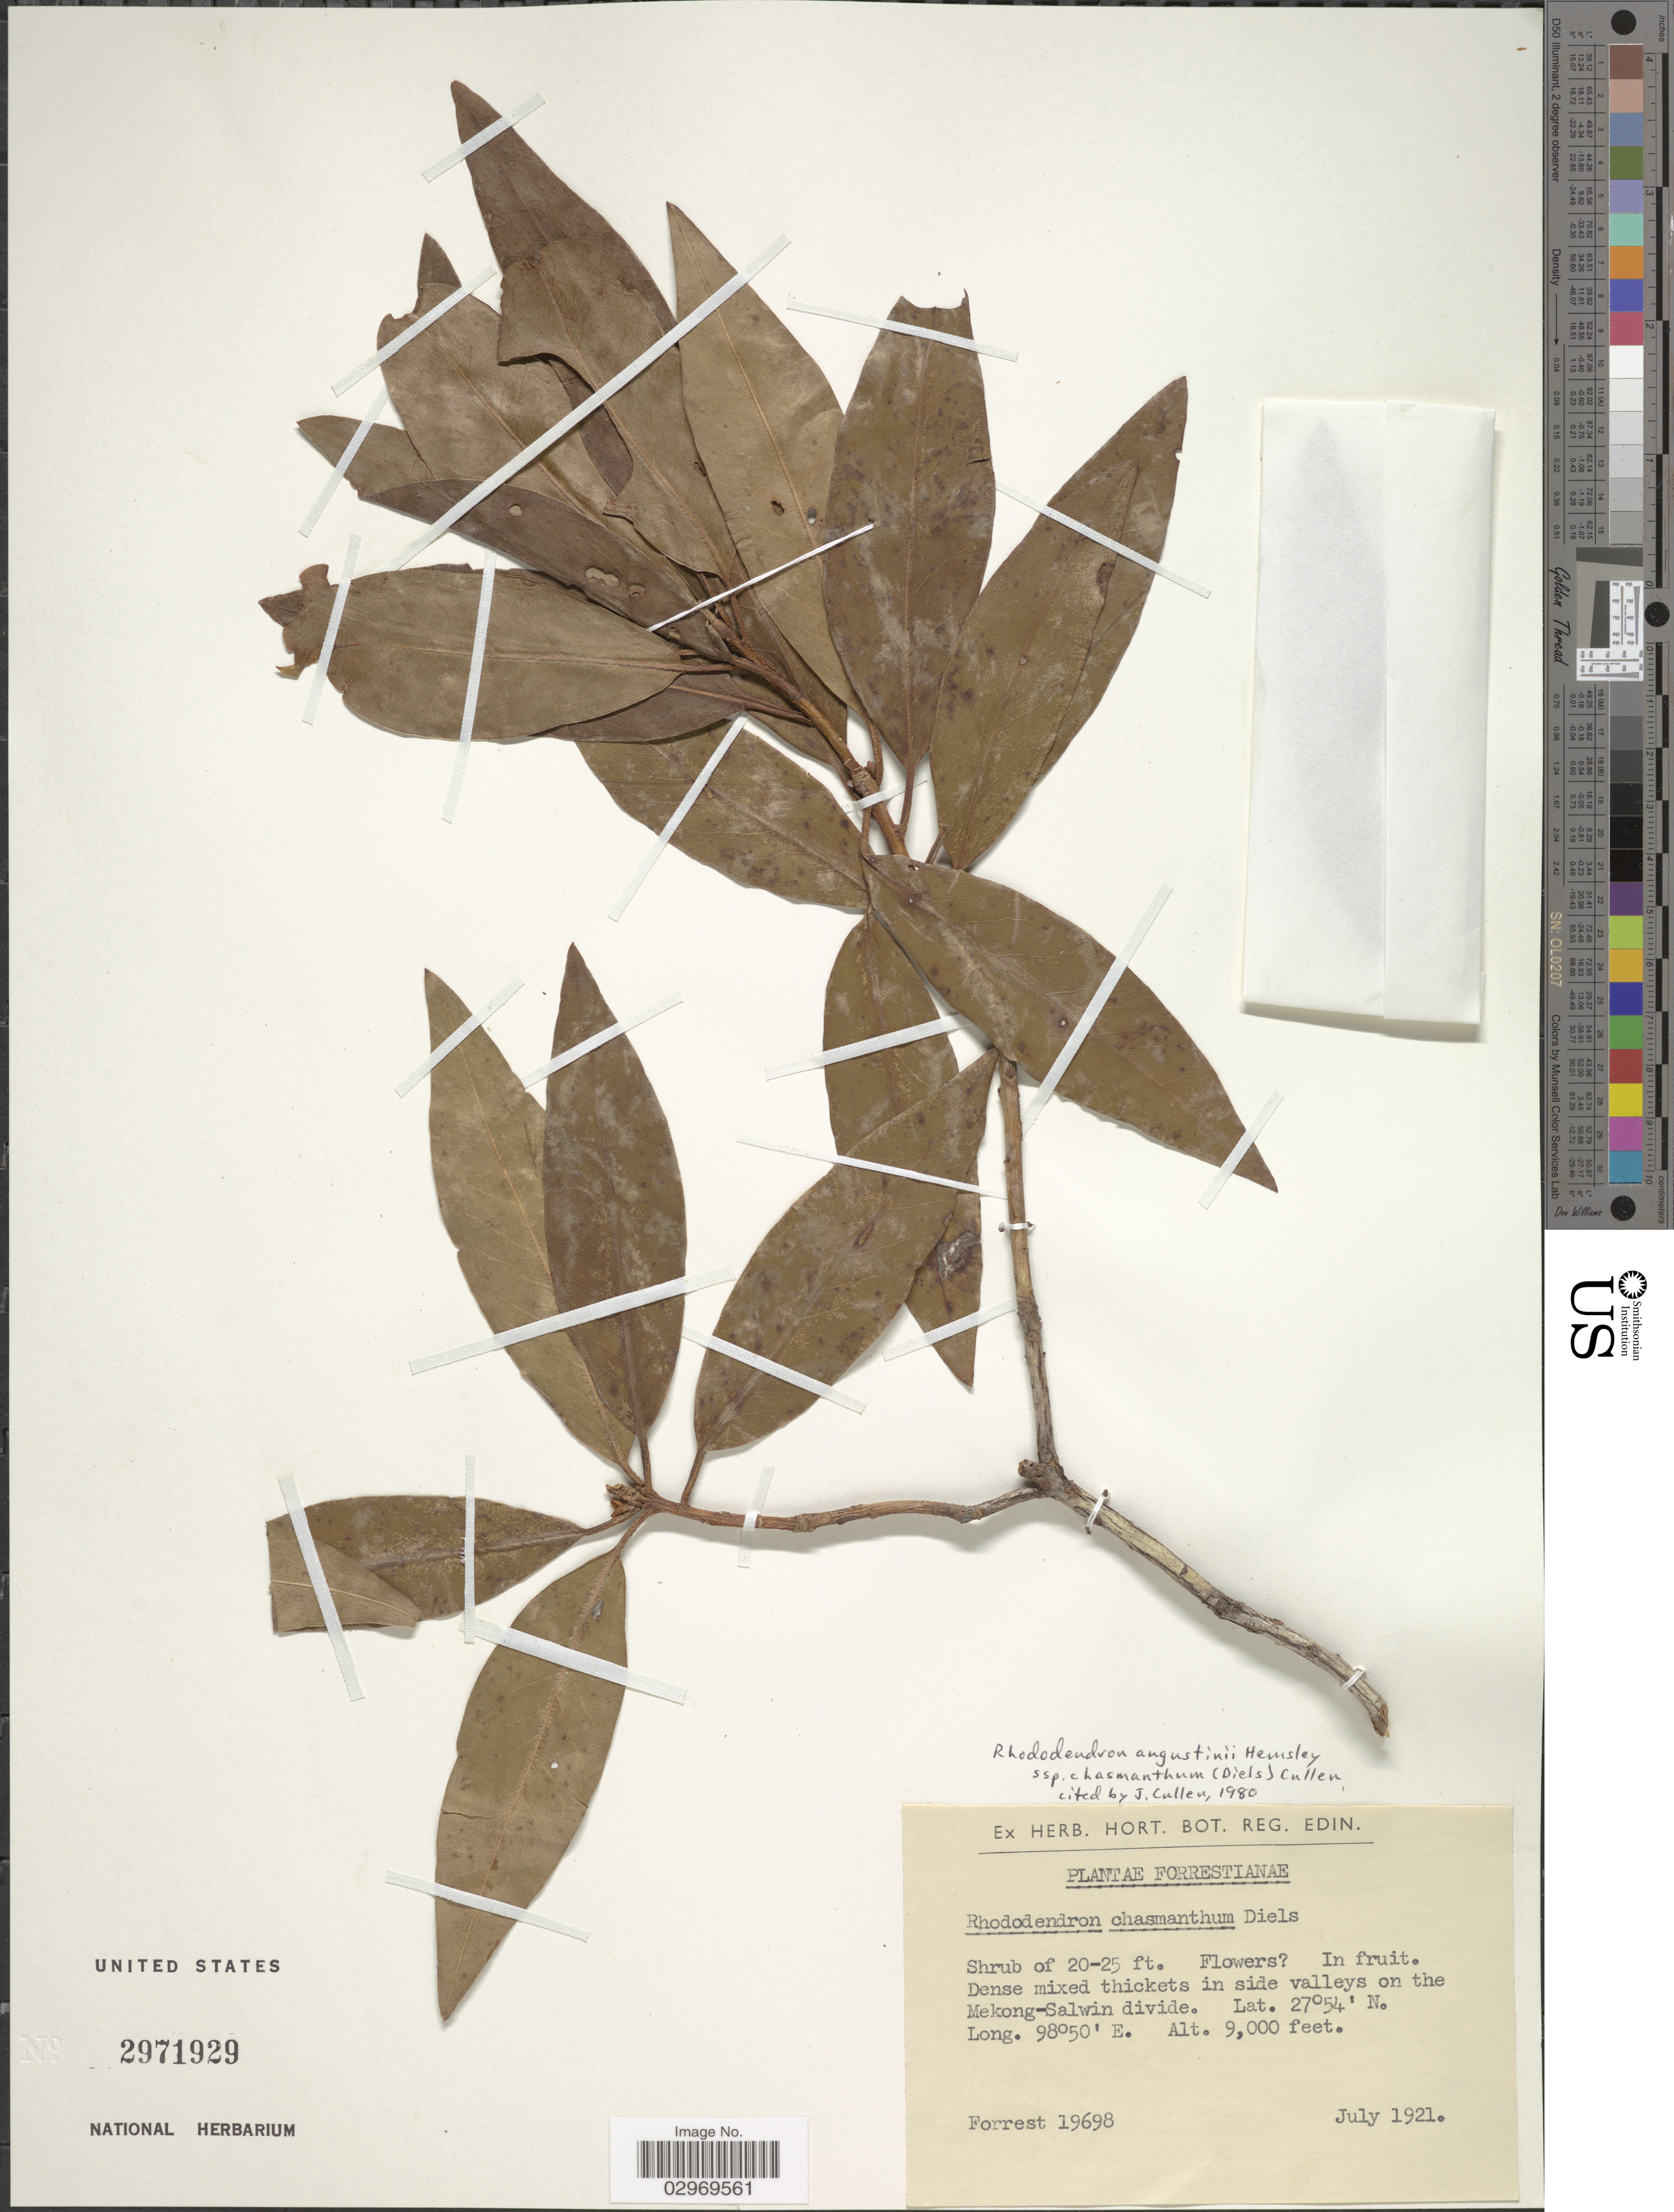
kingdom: Plantae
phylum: Tracheophyta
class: Magnoliopsida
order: Ericales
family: Ericaceae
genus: Rhododendron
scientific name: Rhododendron augustinei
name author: Hemsl.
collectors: -. Forrest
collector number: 19698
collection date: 1921-07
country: China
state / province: Yunnan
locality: Dense mixed thickets in side valleys on the Mekong-Salwin divide.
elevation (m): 2743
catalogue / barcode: US 2971929